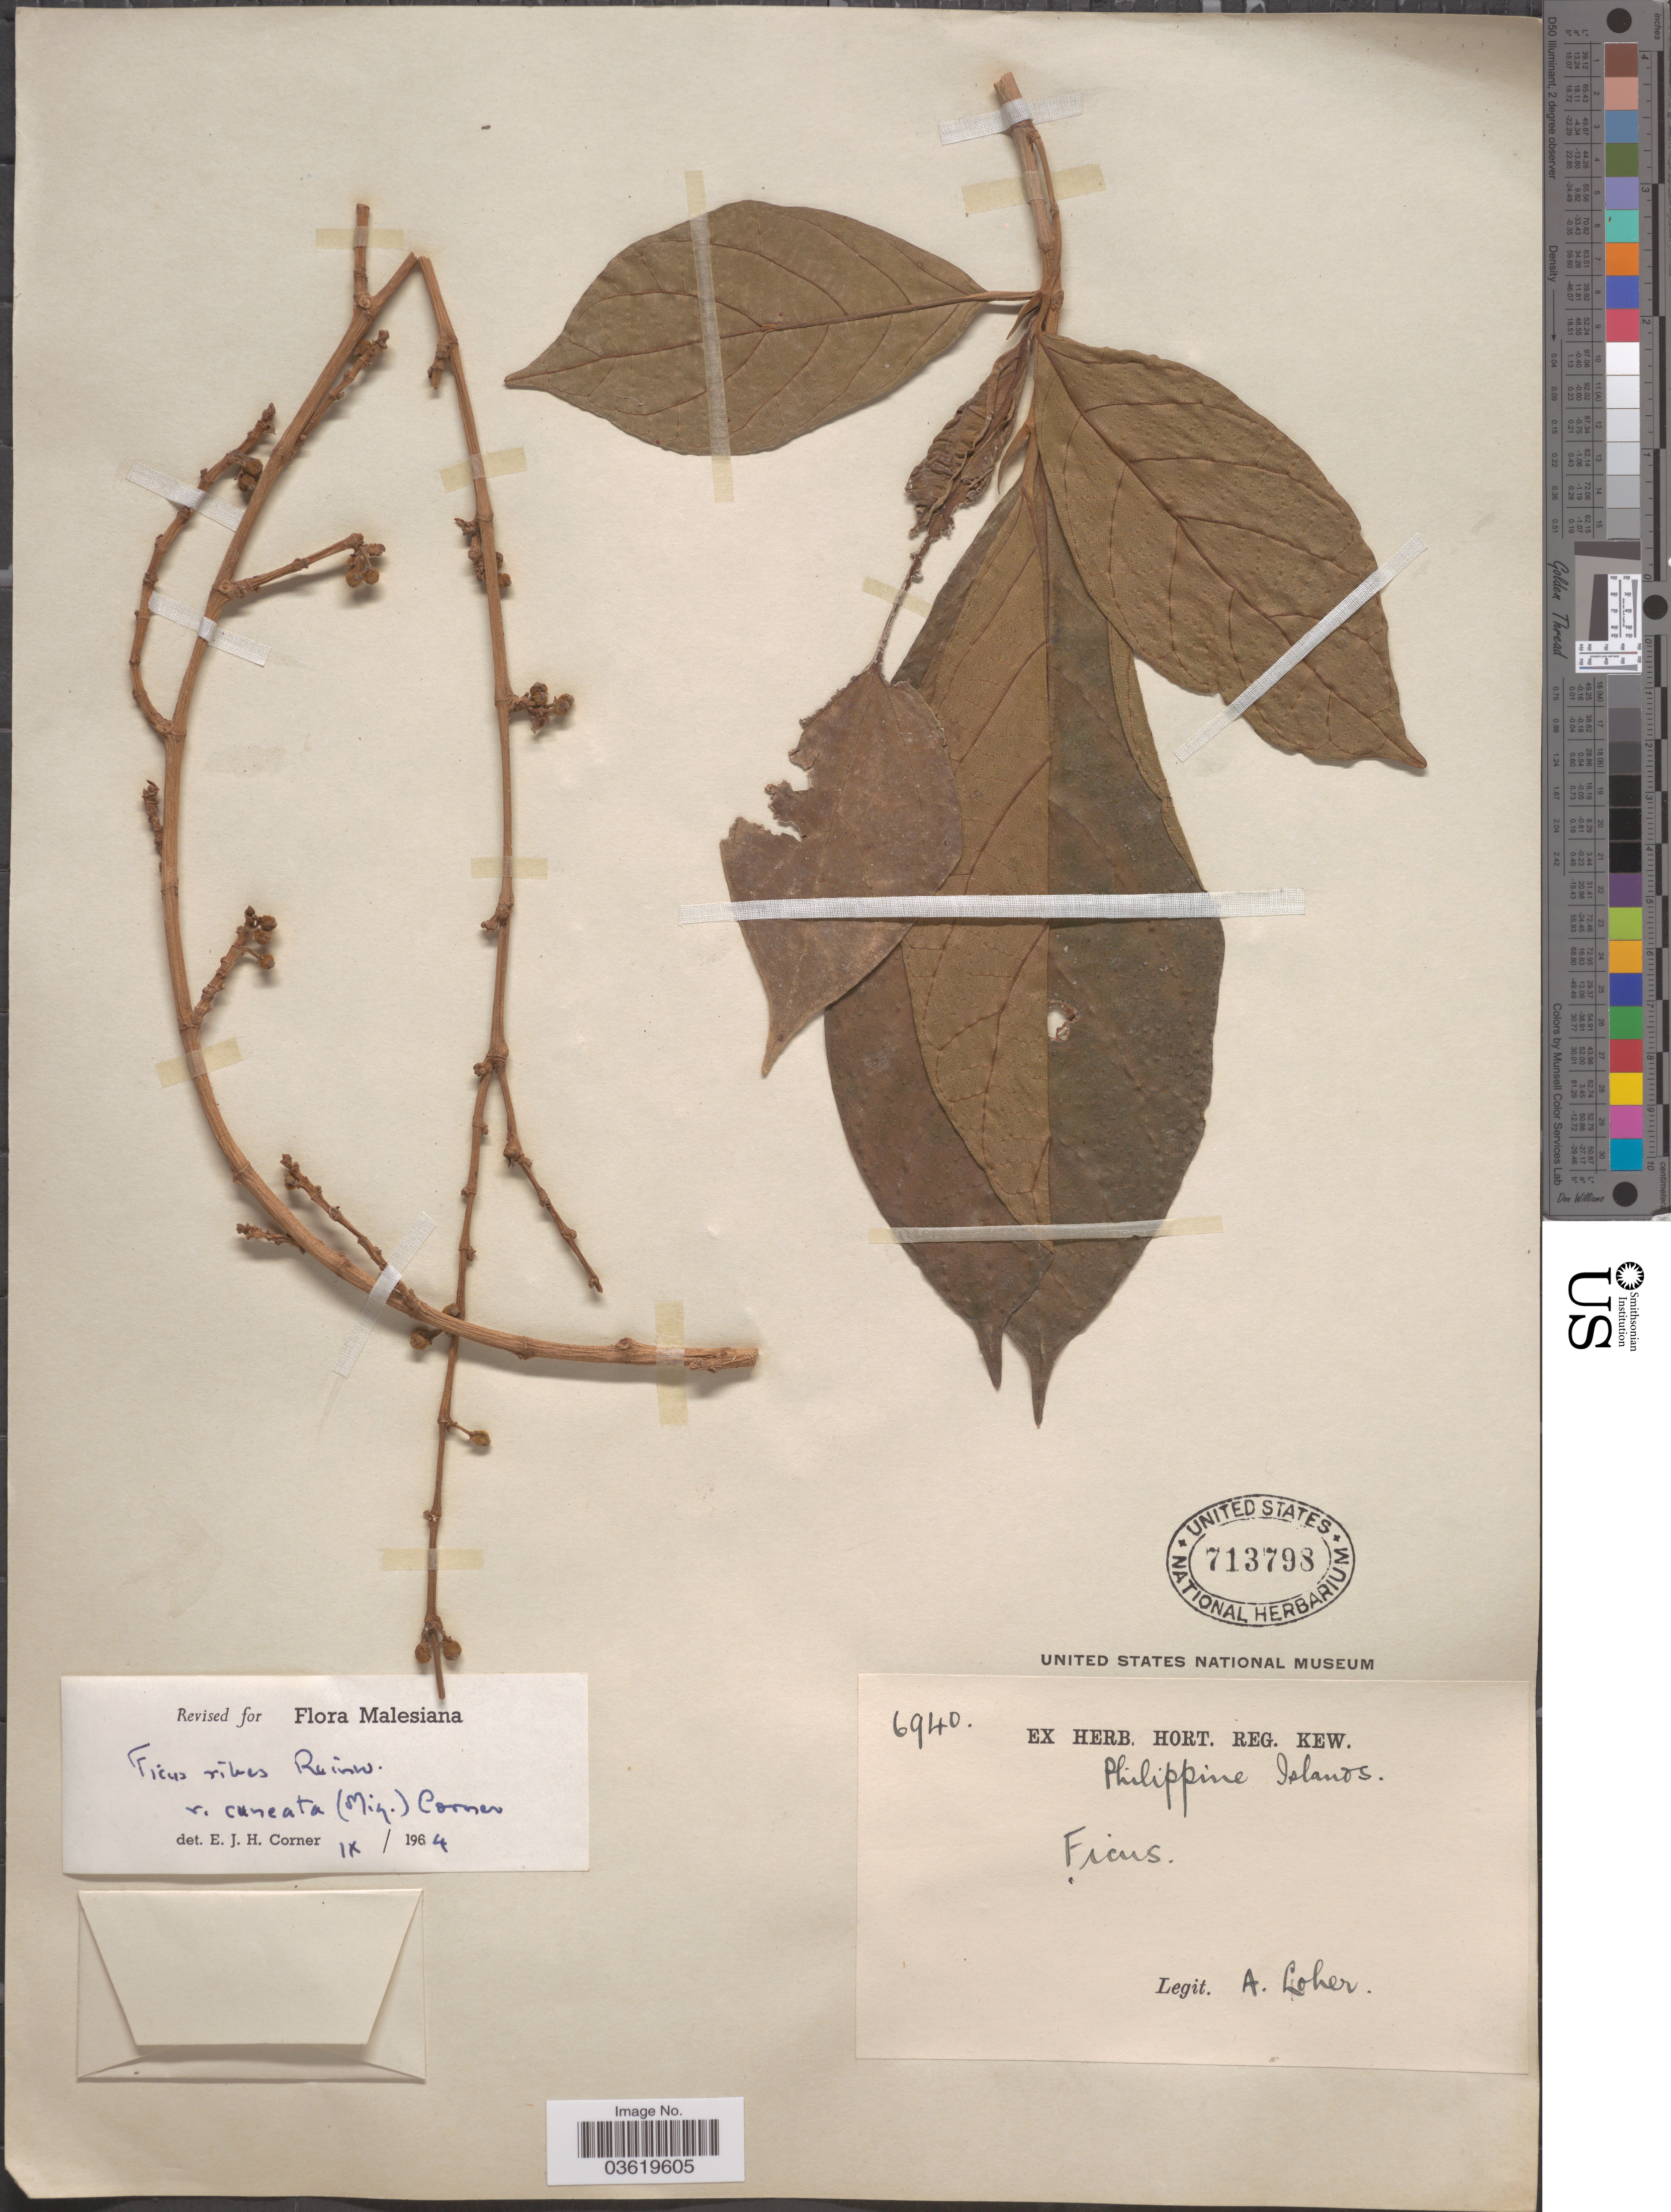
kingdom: Plantae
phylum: Tracheophyta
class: Magnoliopsida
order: Rosales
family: Moraceae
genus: Ficus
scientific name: Ficus ribes var. cuneata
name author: (Miq.) Corner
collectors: A. Loher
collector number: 6940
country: Philippines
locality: Philippine Islands.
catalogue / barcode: US 713798